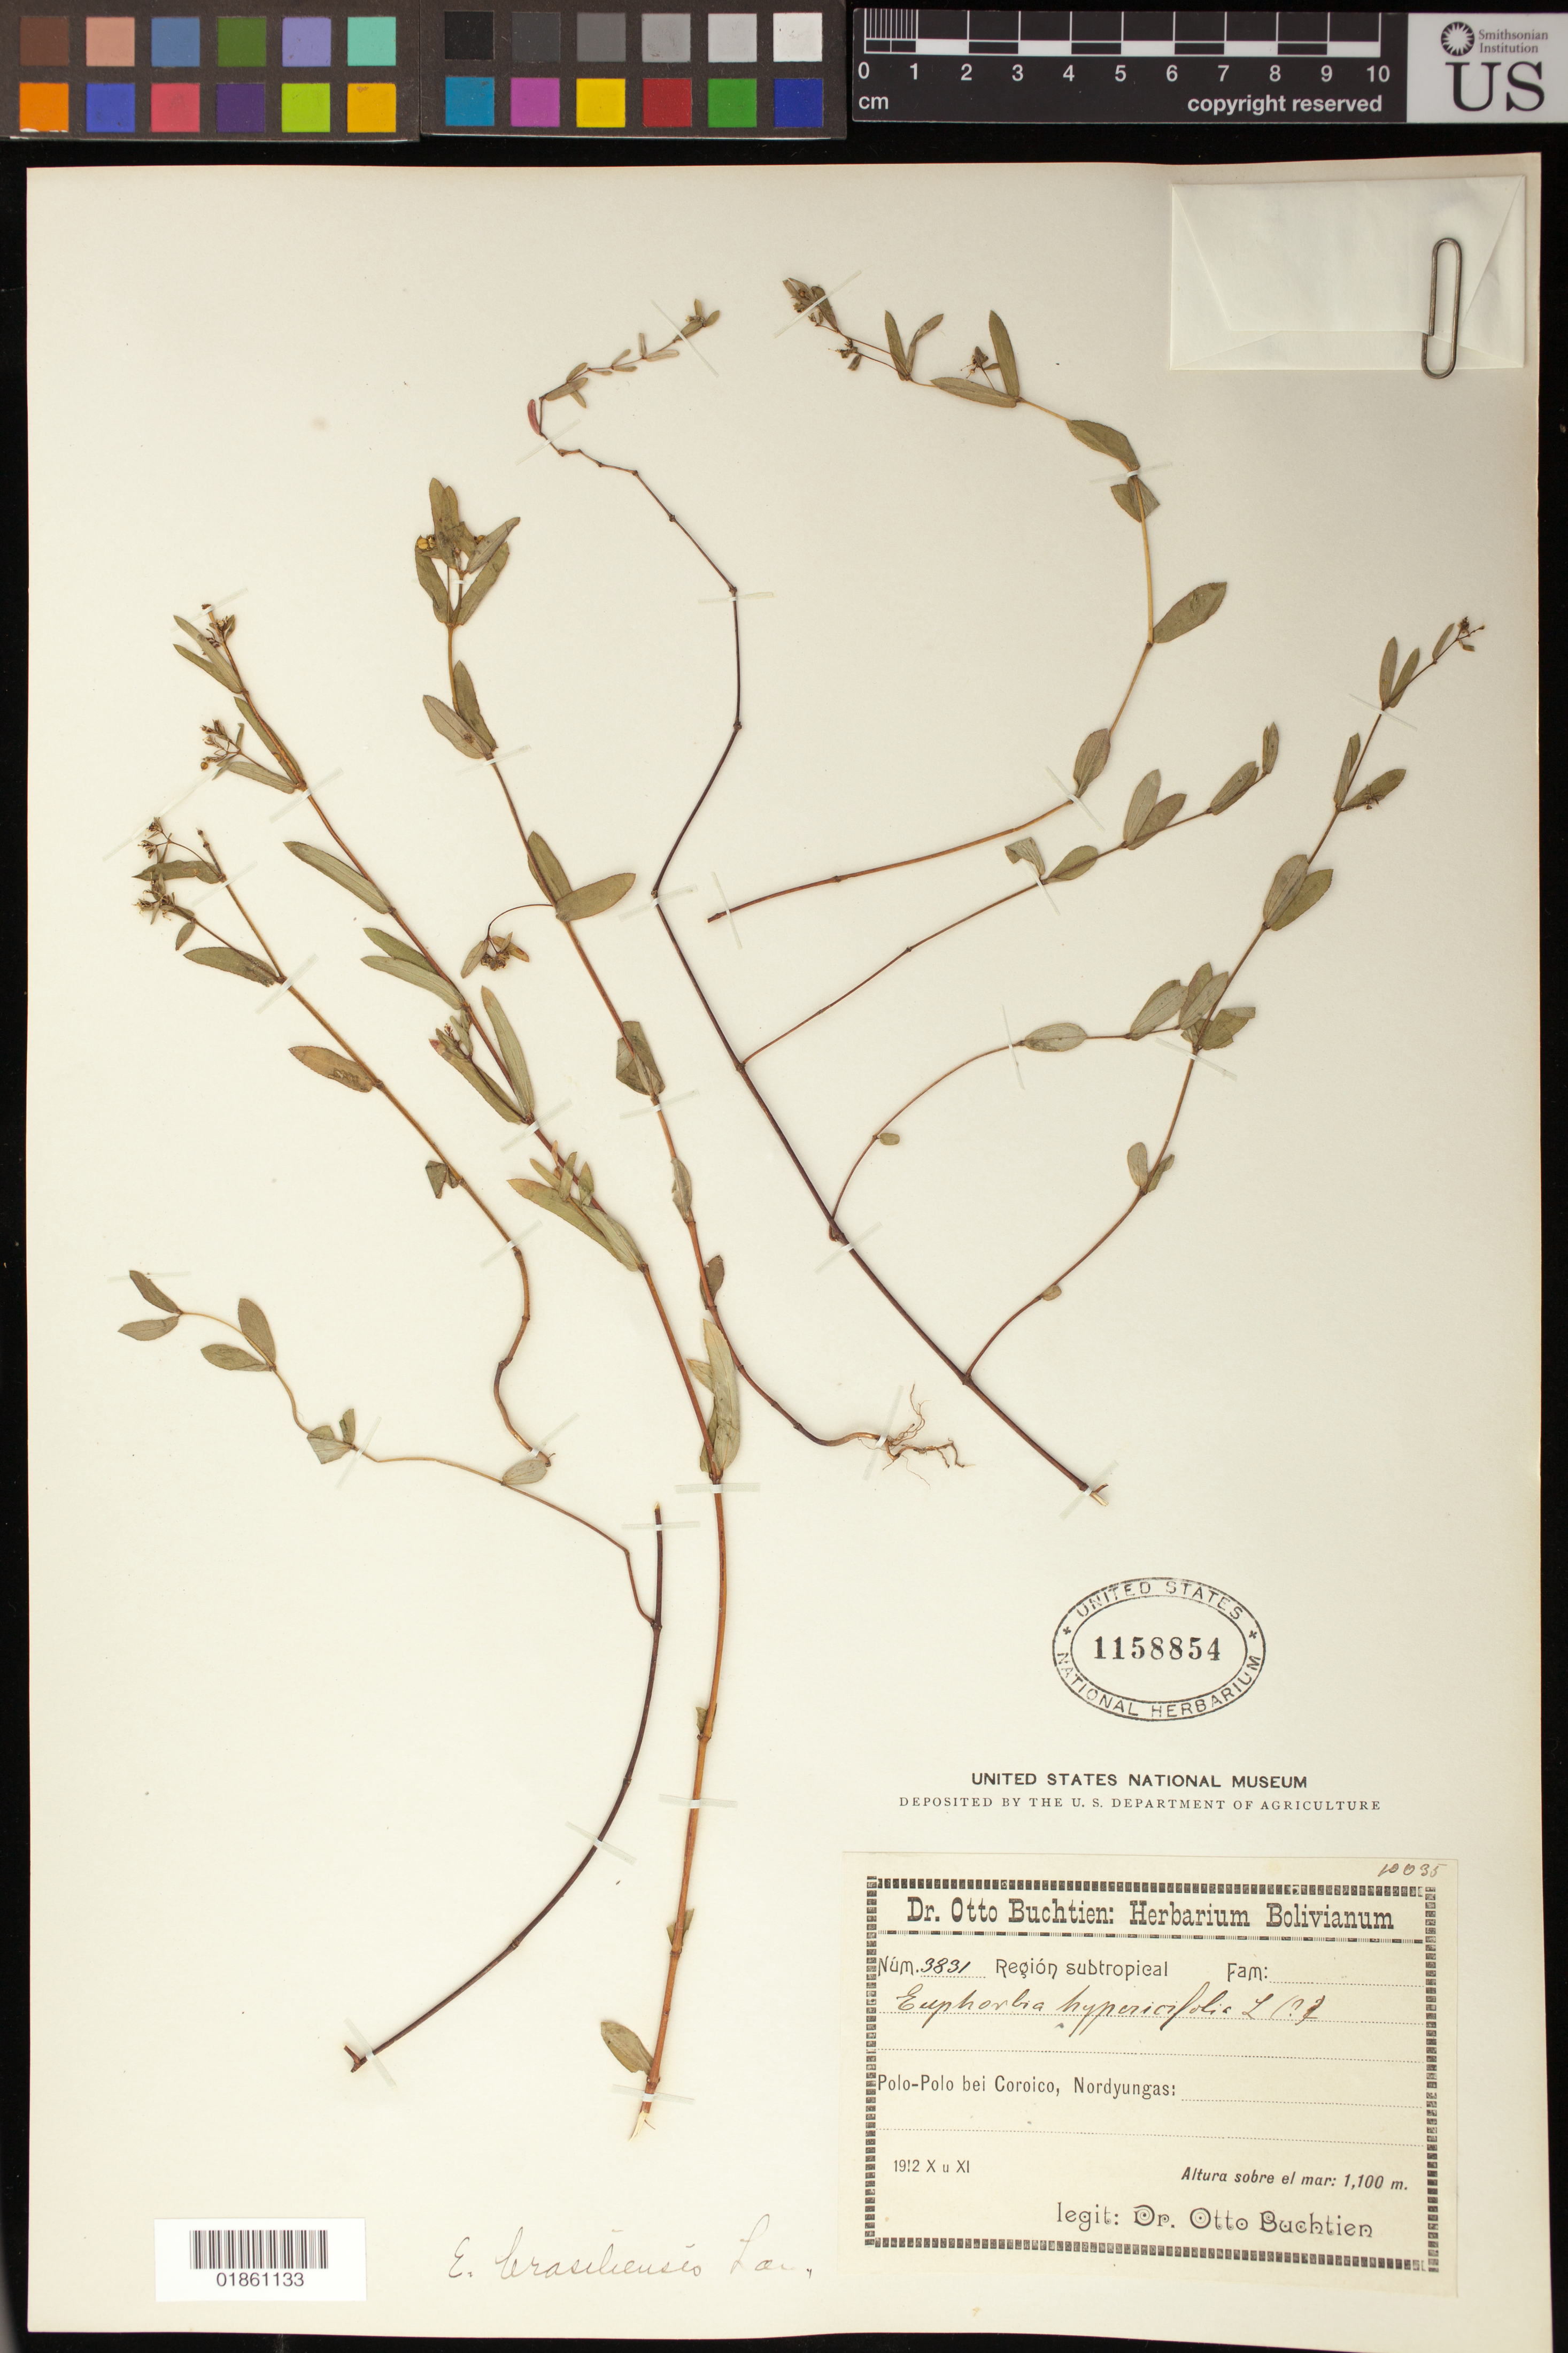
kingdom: Plantae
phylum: Tracheophyta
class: Magnoliopsida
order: Malpighiales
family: Euphorbiaceae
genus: Euphorbia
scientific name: Euphorbia hyssopifolia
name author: L.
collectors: O. Buchtien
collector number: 3831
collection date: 1912-10/1912-11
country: Bolivia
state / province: La Paz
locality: Polo-Polo bei Coroico, Nordyungas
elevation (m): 1100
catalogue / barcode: US 1158854